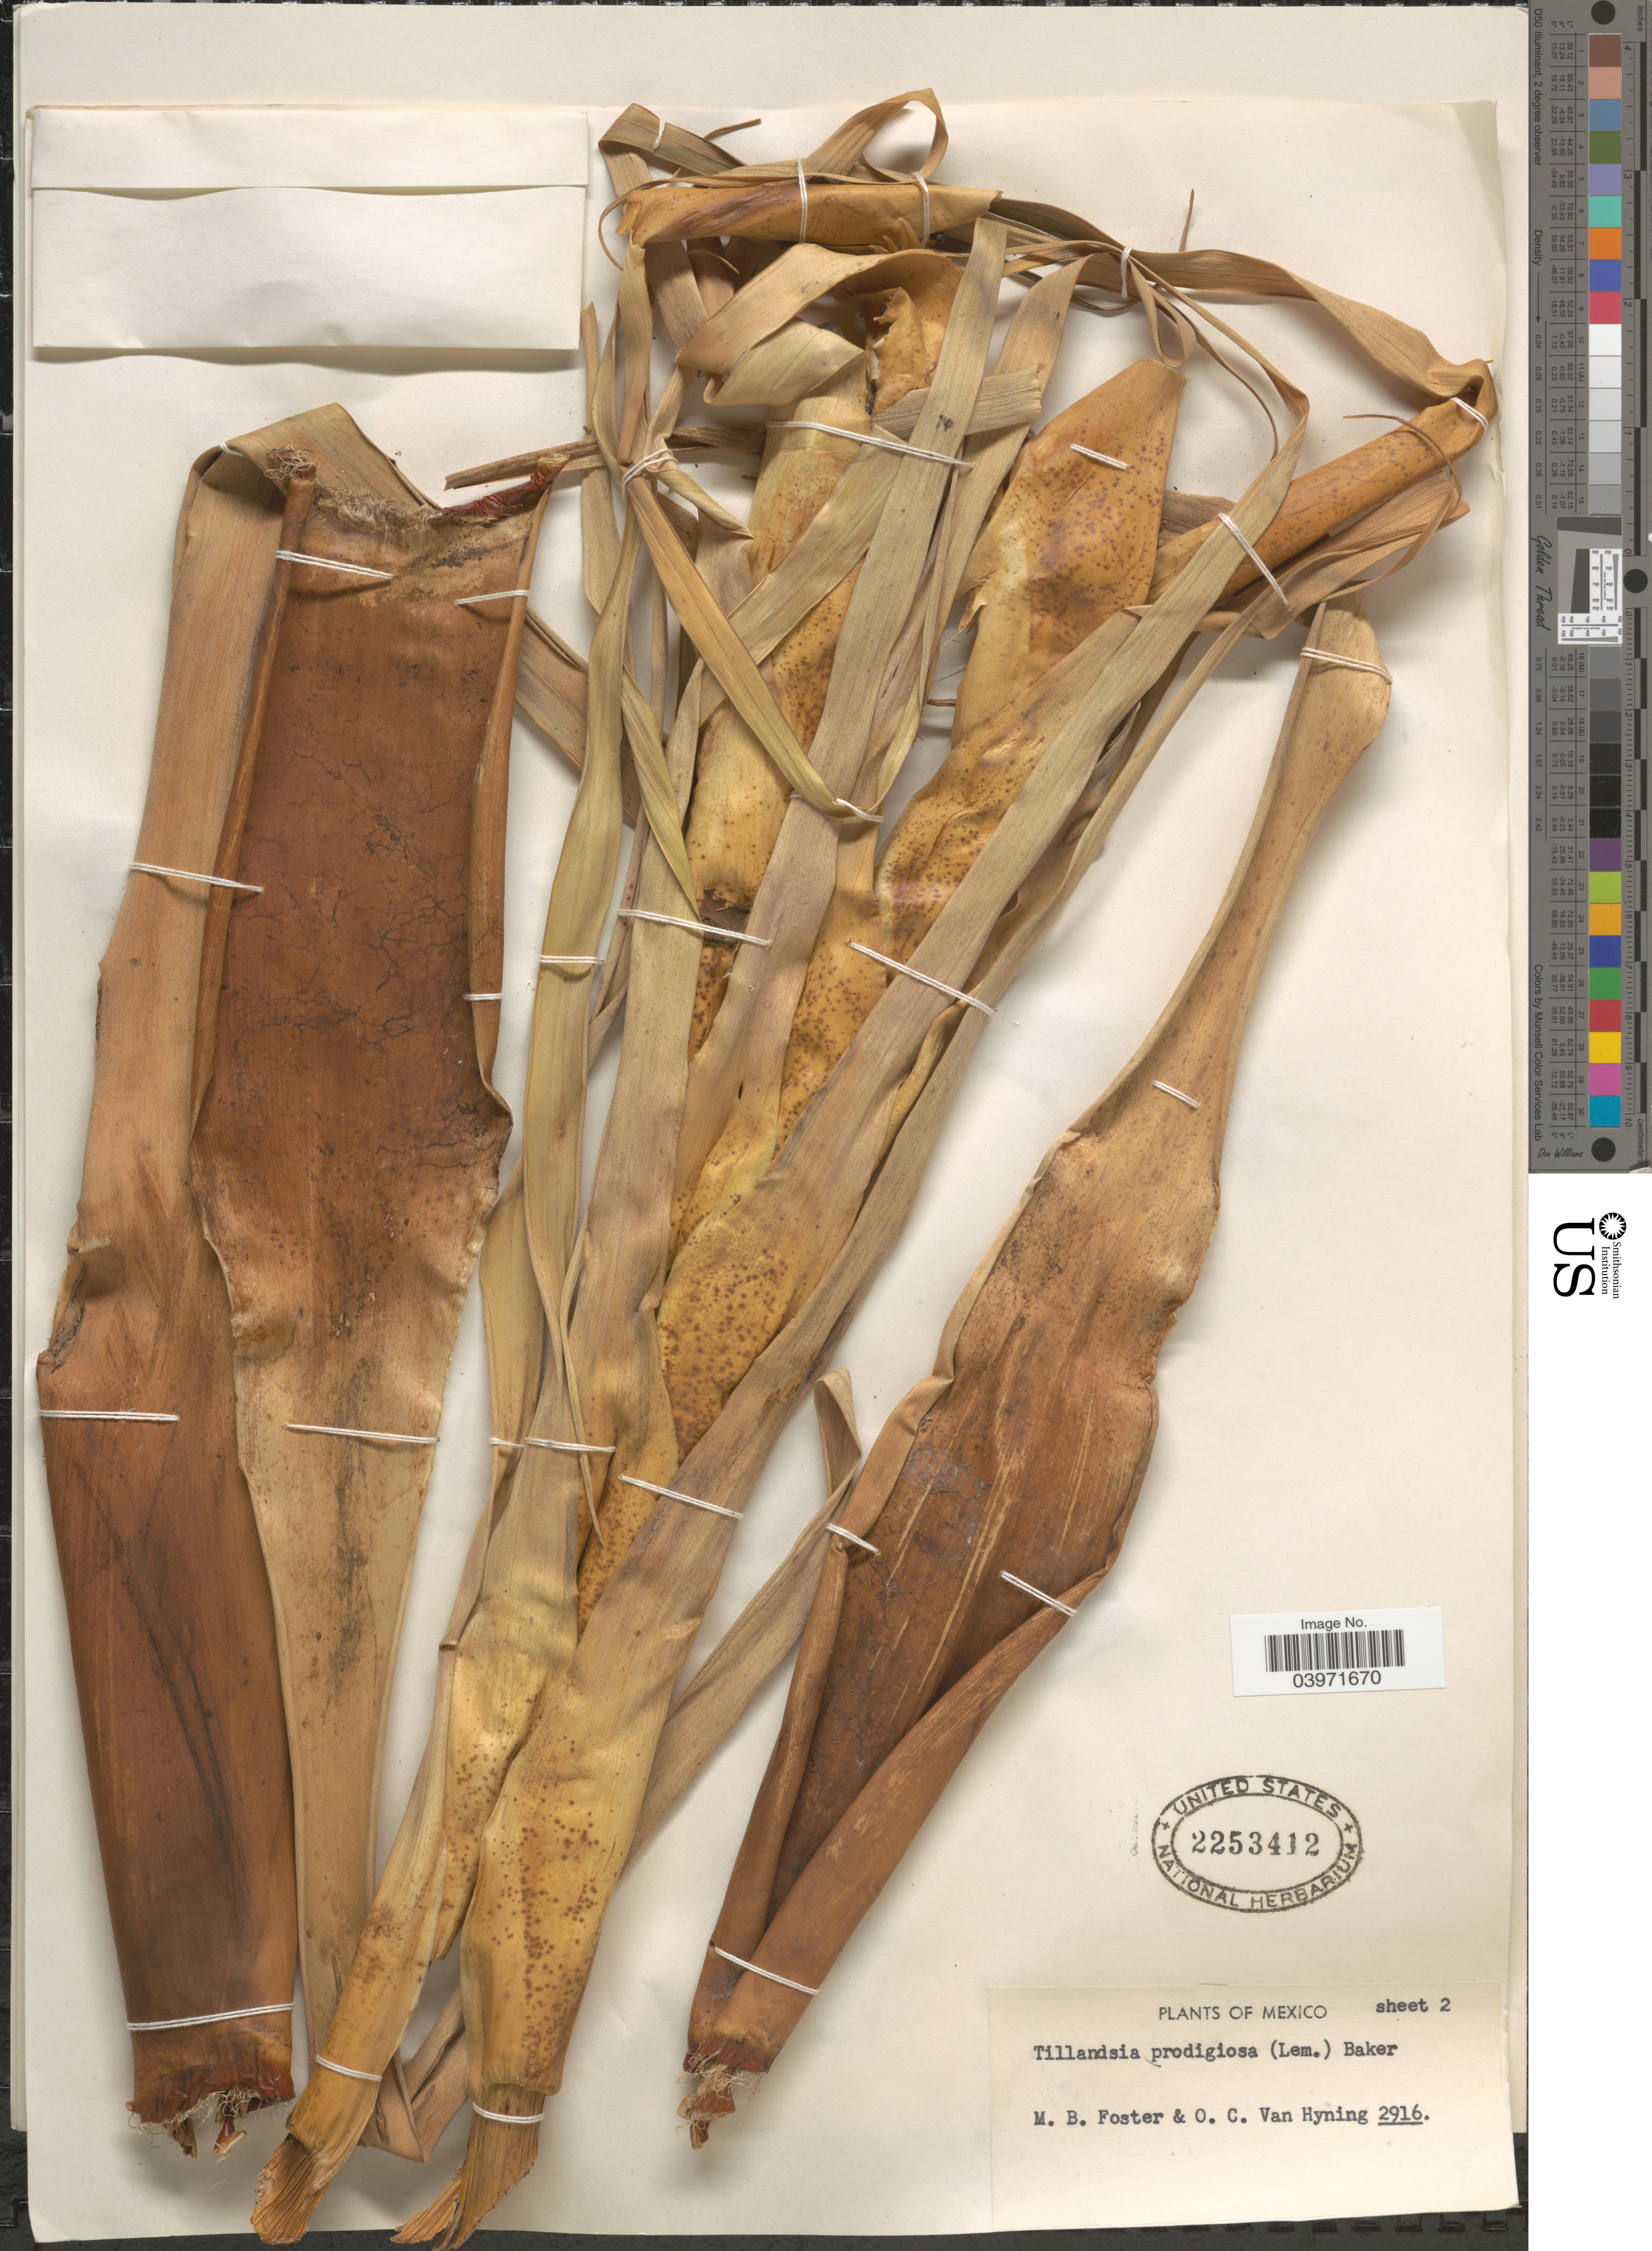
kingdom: Plantae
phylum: Tracheophyta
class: Liliopsida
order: Poales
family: Bromeliaceae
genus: Tillandsia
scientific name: Tillandsia prodigiosa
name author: (Lem.) Baker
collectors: M. B. Foster & O. Van Hyning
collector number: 2916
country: Mexico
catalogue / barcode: US 2253412